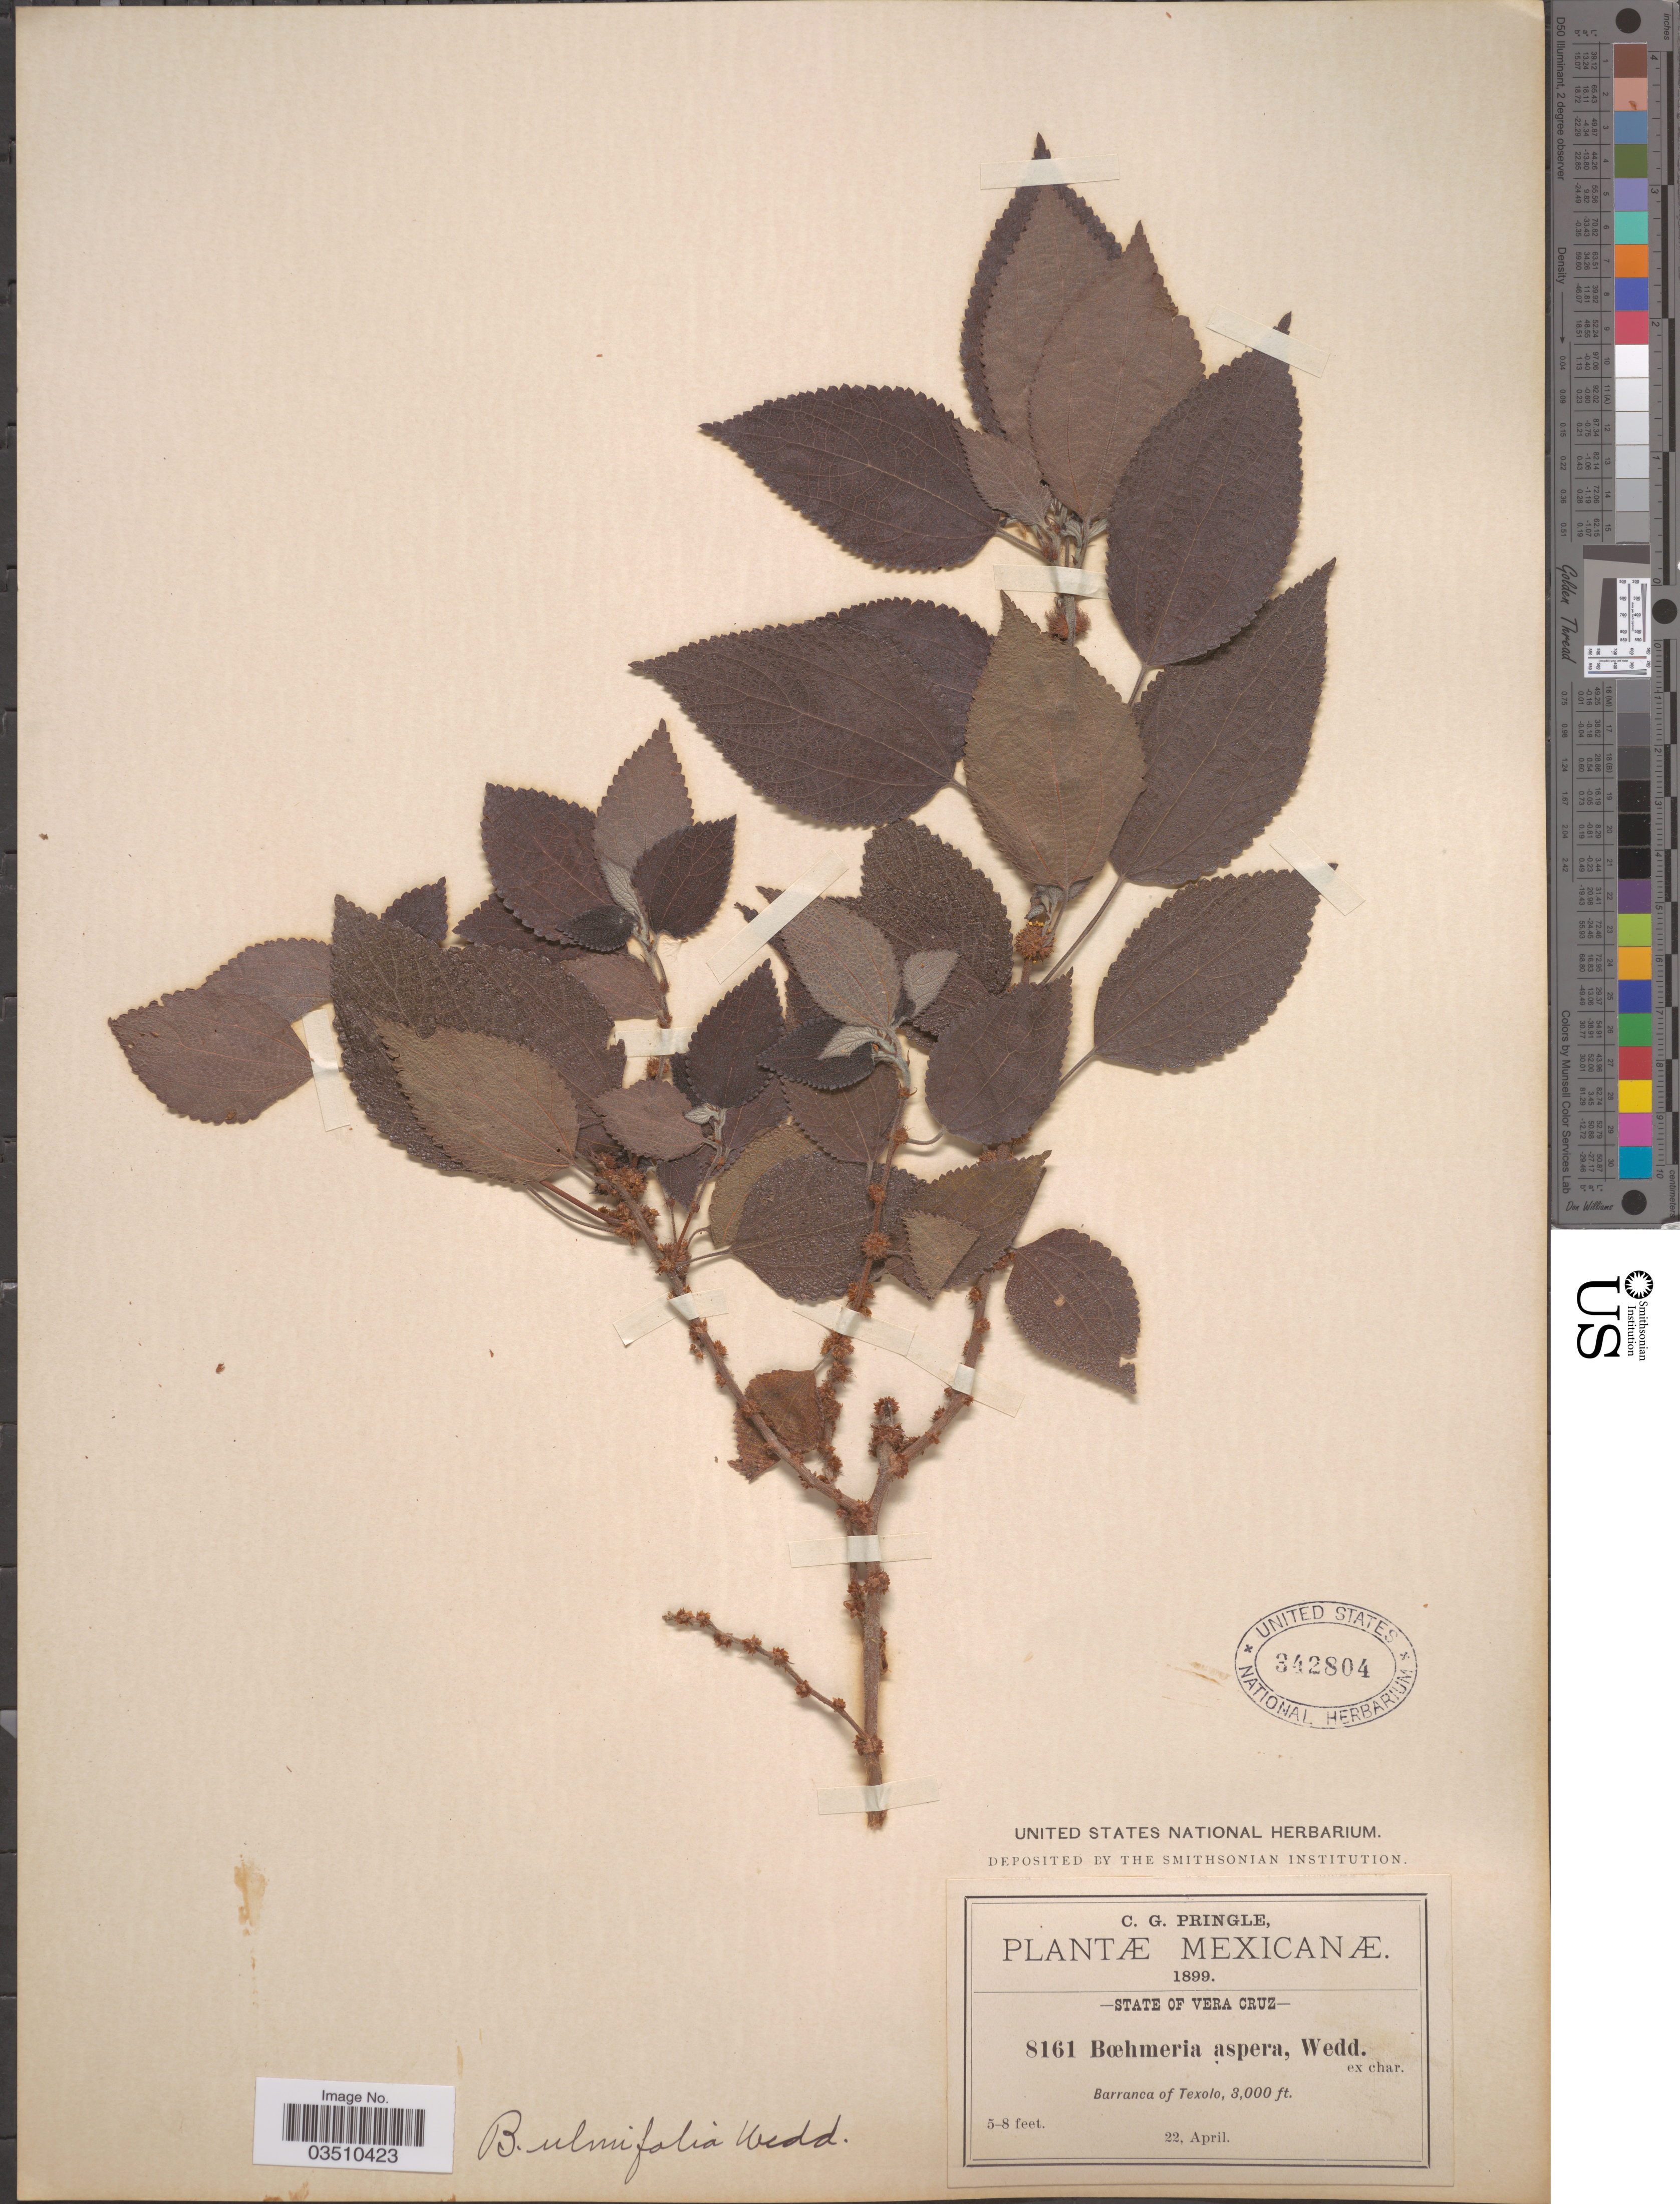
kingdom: Plantae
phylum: Tracheophyta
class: Magnoliopsida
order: Rosales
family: Urticaceae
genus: Phenax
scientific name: Phenax rugosus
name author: (Poir.) Wedd.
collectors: C. G. Pringle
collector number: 8161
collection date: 1899-04-22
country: Mexico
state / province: Veracruz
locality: State of Vera Cruz. Barranca of Texolo.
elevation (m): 914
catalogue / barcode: US 342804